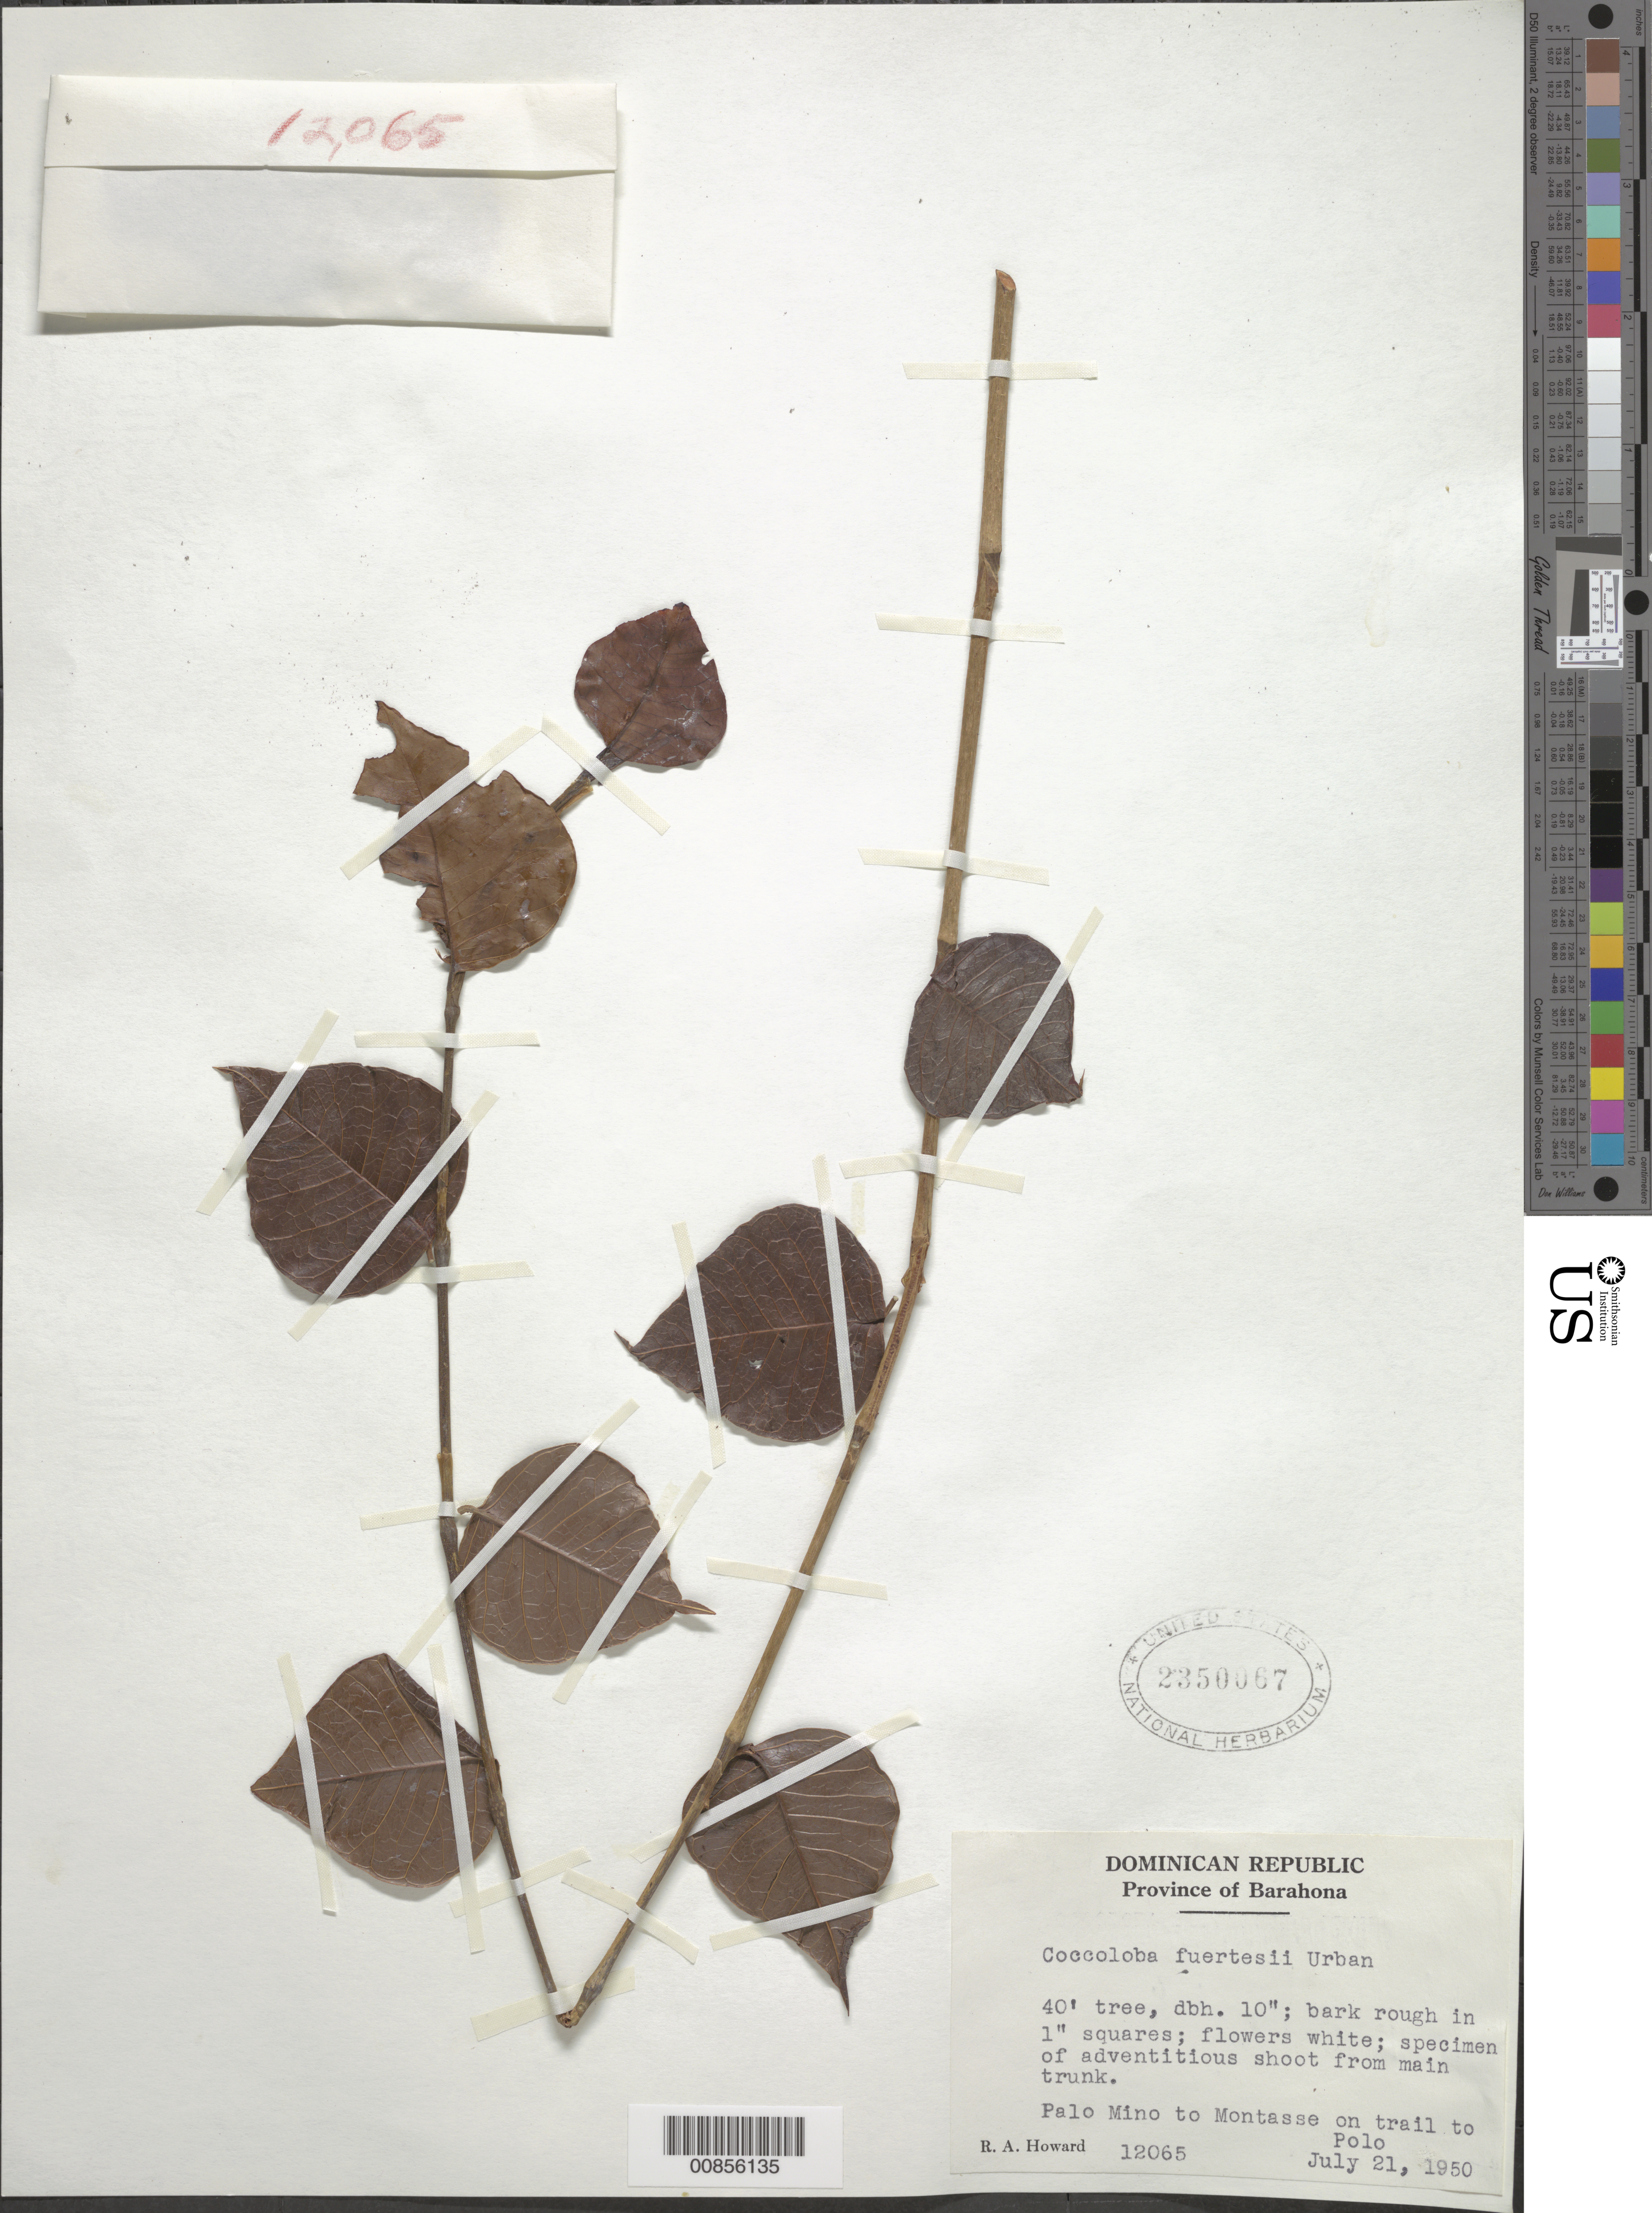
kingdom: Plantae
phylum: Tracheophyta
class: Magnoliopsida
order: Caryophyllales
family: Polygonaceae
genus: Coccoloba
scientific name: Coccoloba fuertesii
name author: Urb.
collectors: R. A. Howard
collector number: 12065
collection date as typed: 21 Jul 1950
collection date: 1950-07-21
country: Dominican Republic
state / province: Barahona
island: Hispaniola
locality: Palo Mino to Montasse on trail to Polo.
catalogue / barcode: US 2350067